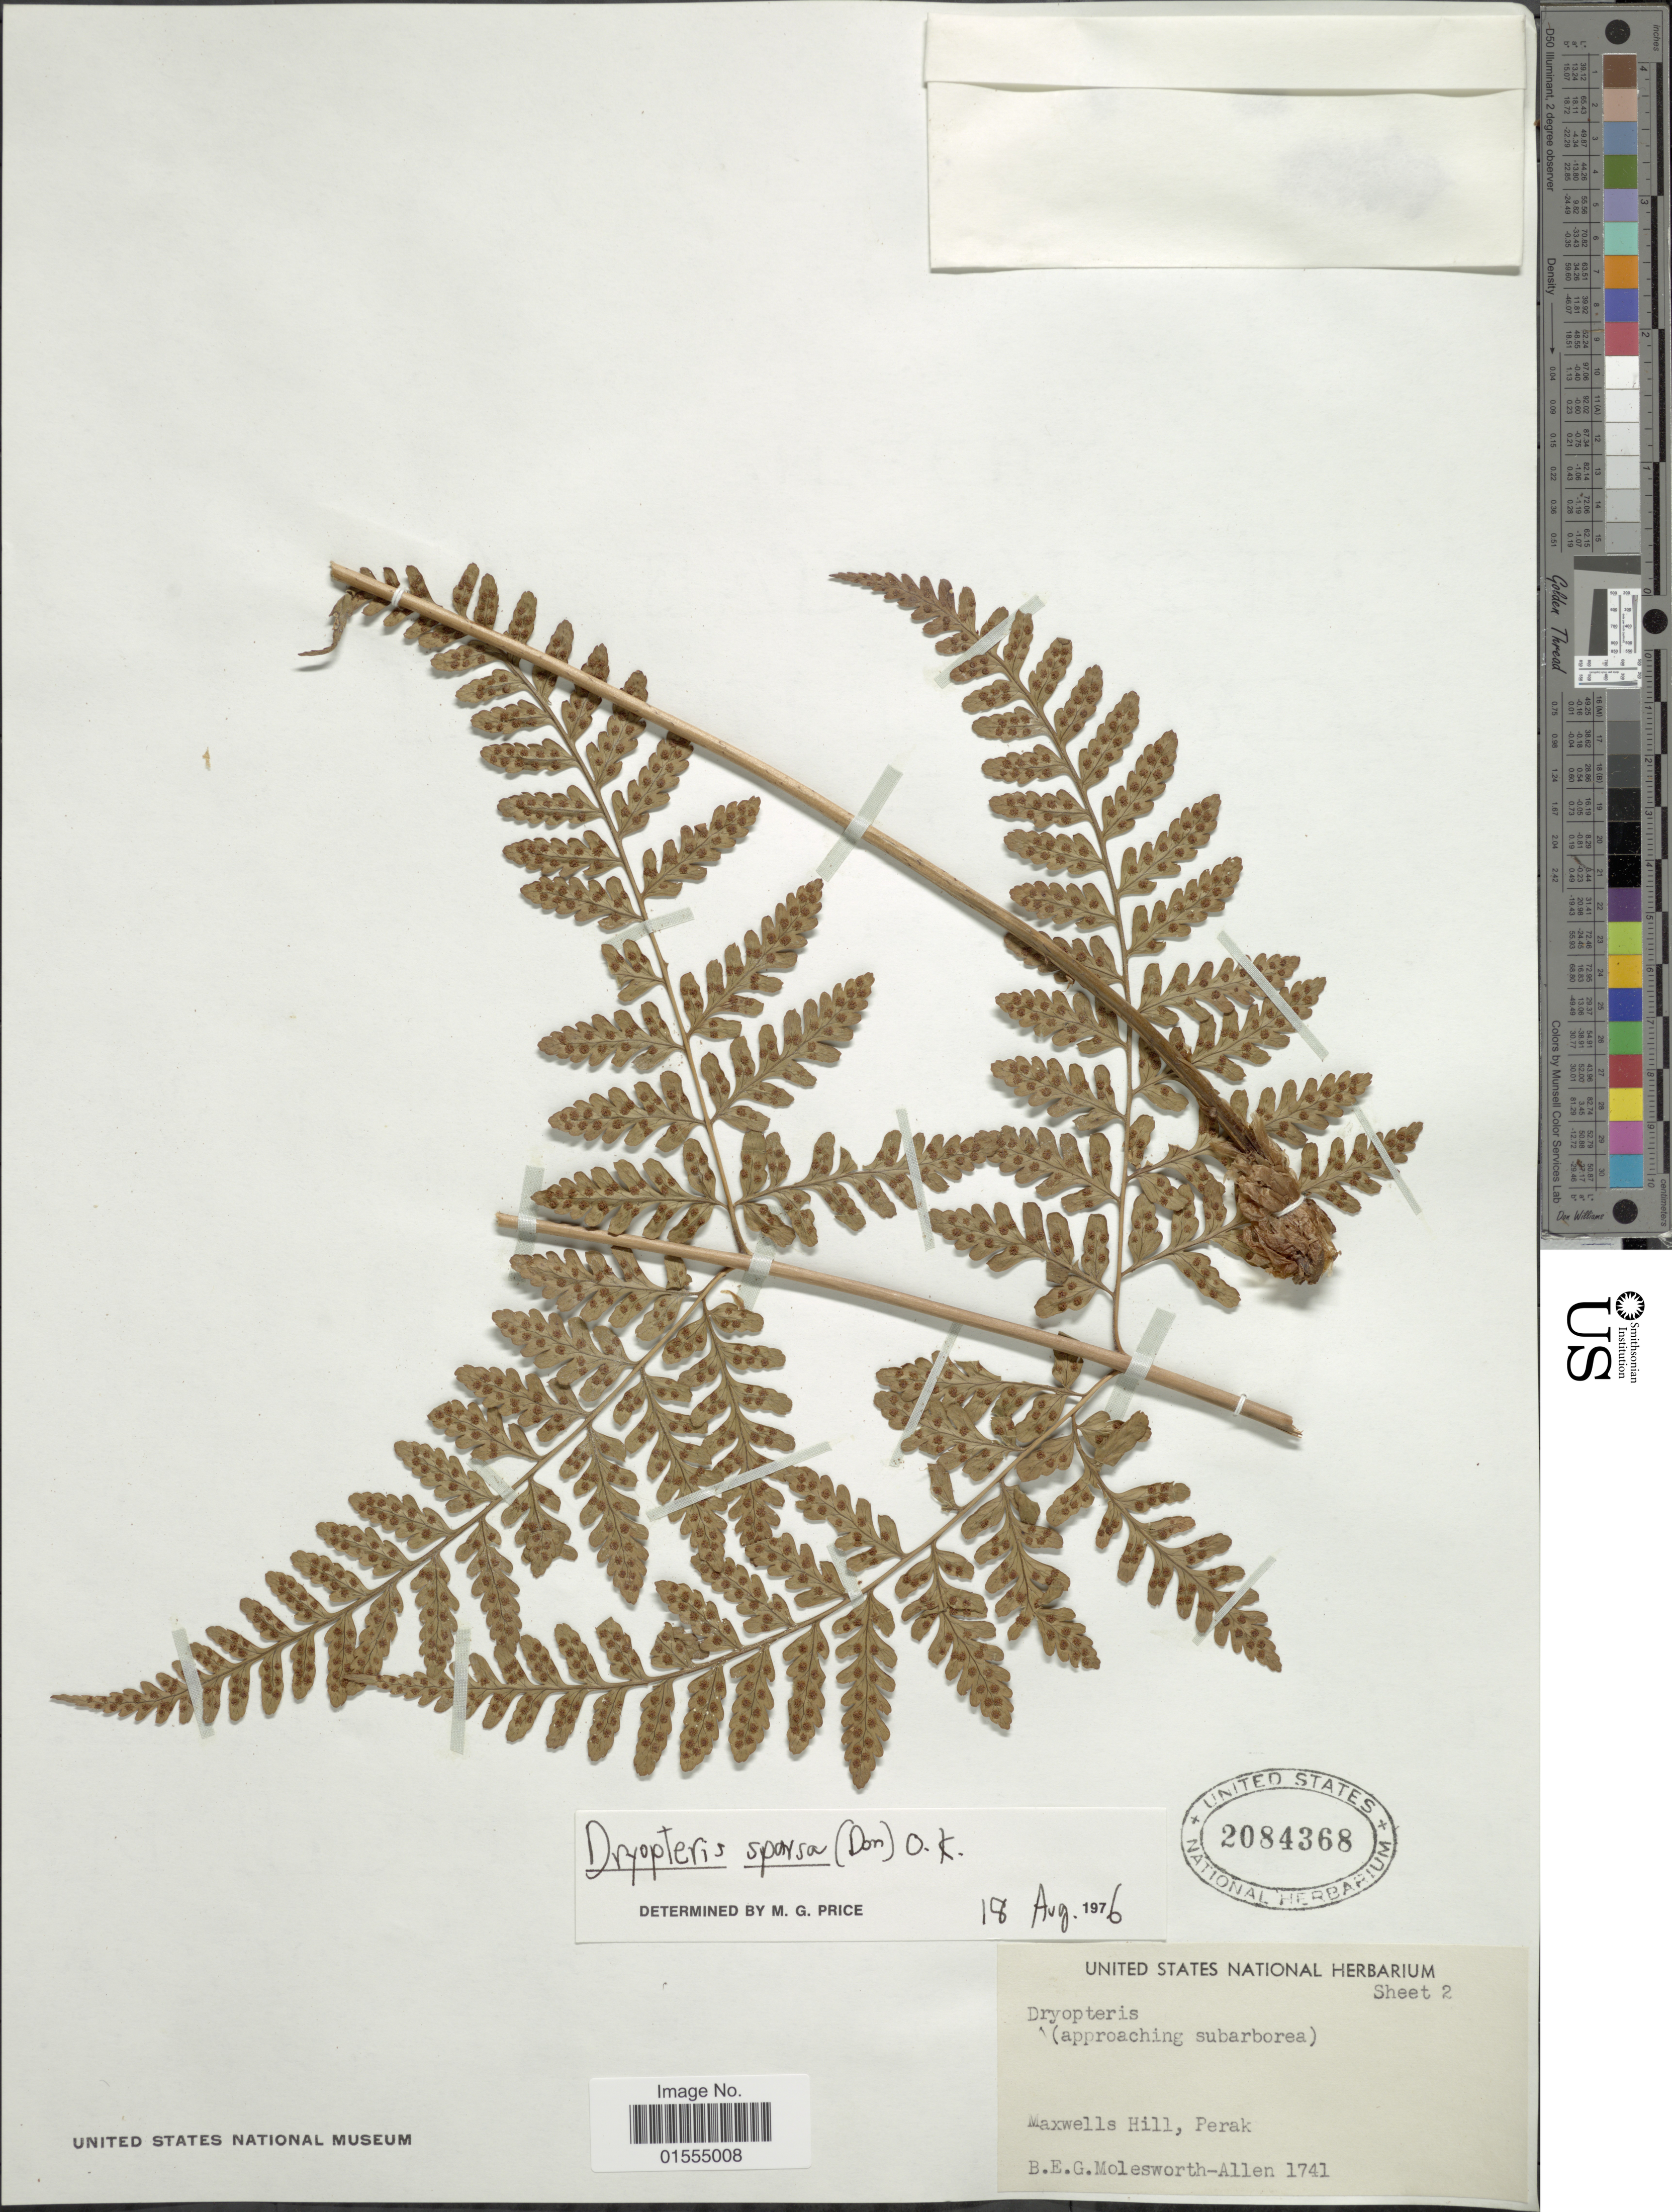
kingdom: Plantae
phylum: Tracheophyta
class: Polypodiopsida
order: Polypodiales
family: Dryopteridaceae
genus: Dryopteris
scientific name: Dryopteris sparsa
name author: (D. Don) Kuntze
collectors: B. E. G. Molesworth-Allen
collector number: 1741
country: Malaysia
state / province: Perak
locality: Maxwells Hill, Perak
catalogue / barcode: US 2084368